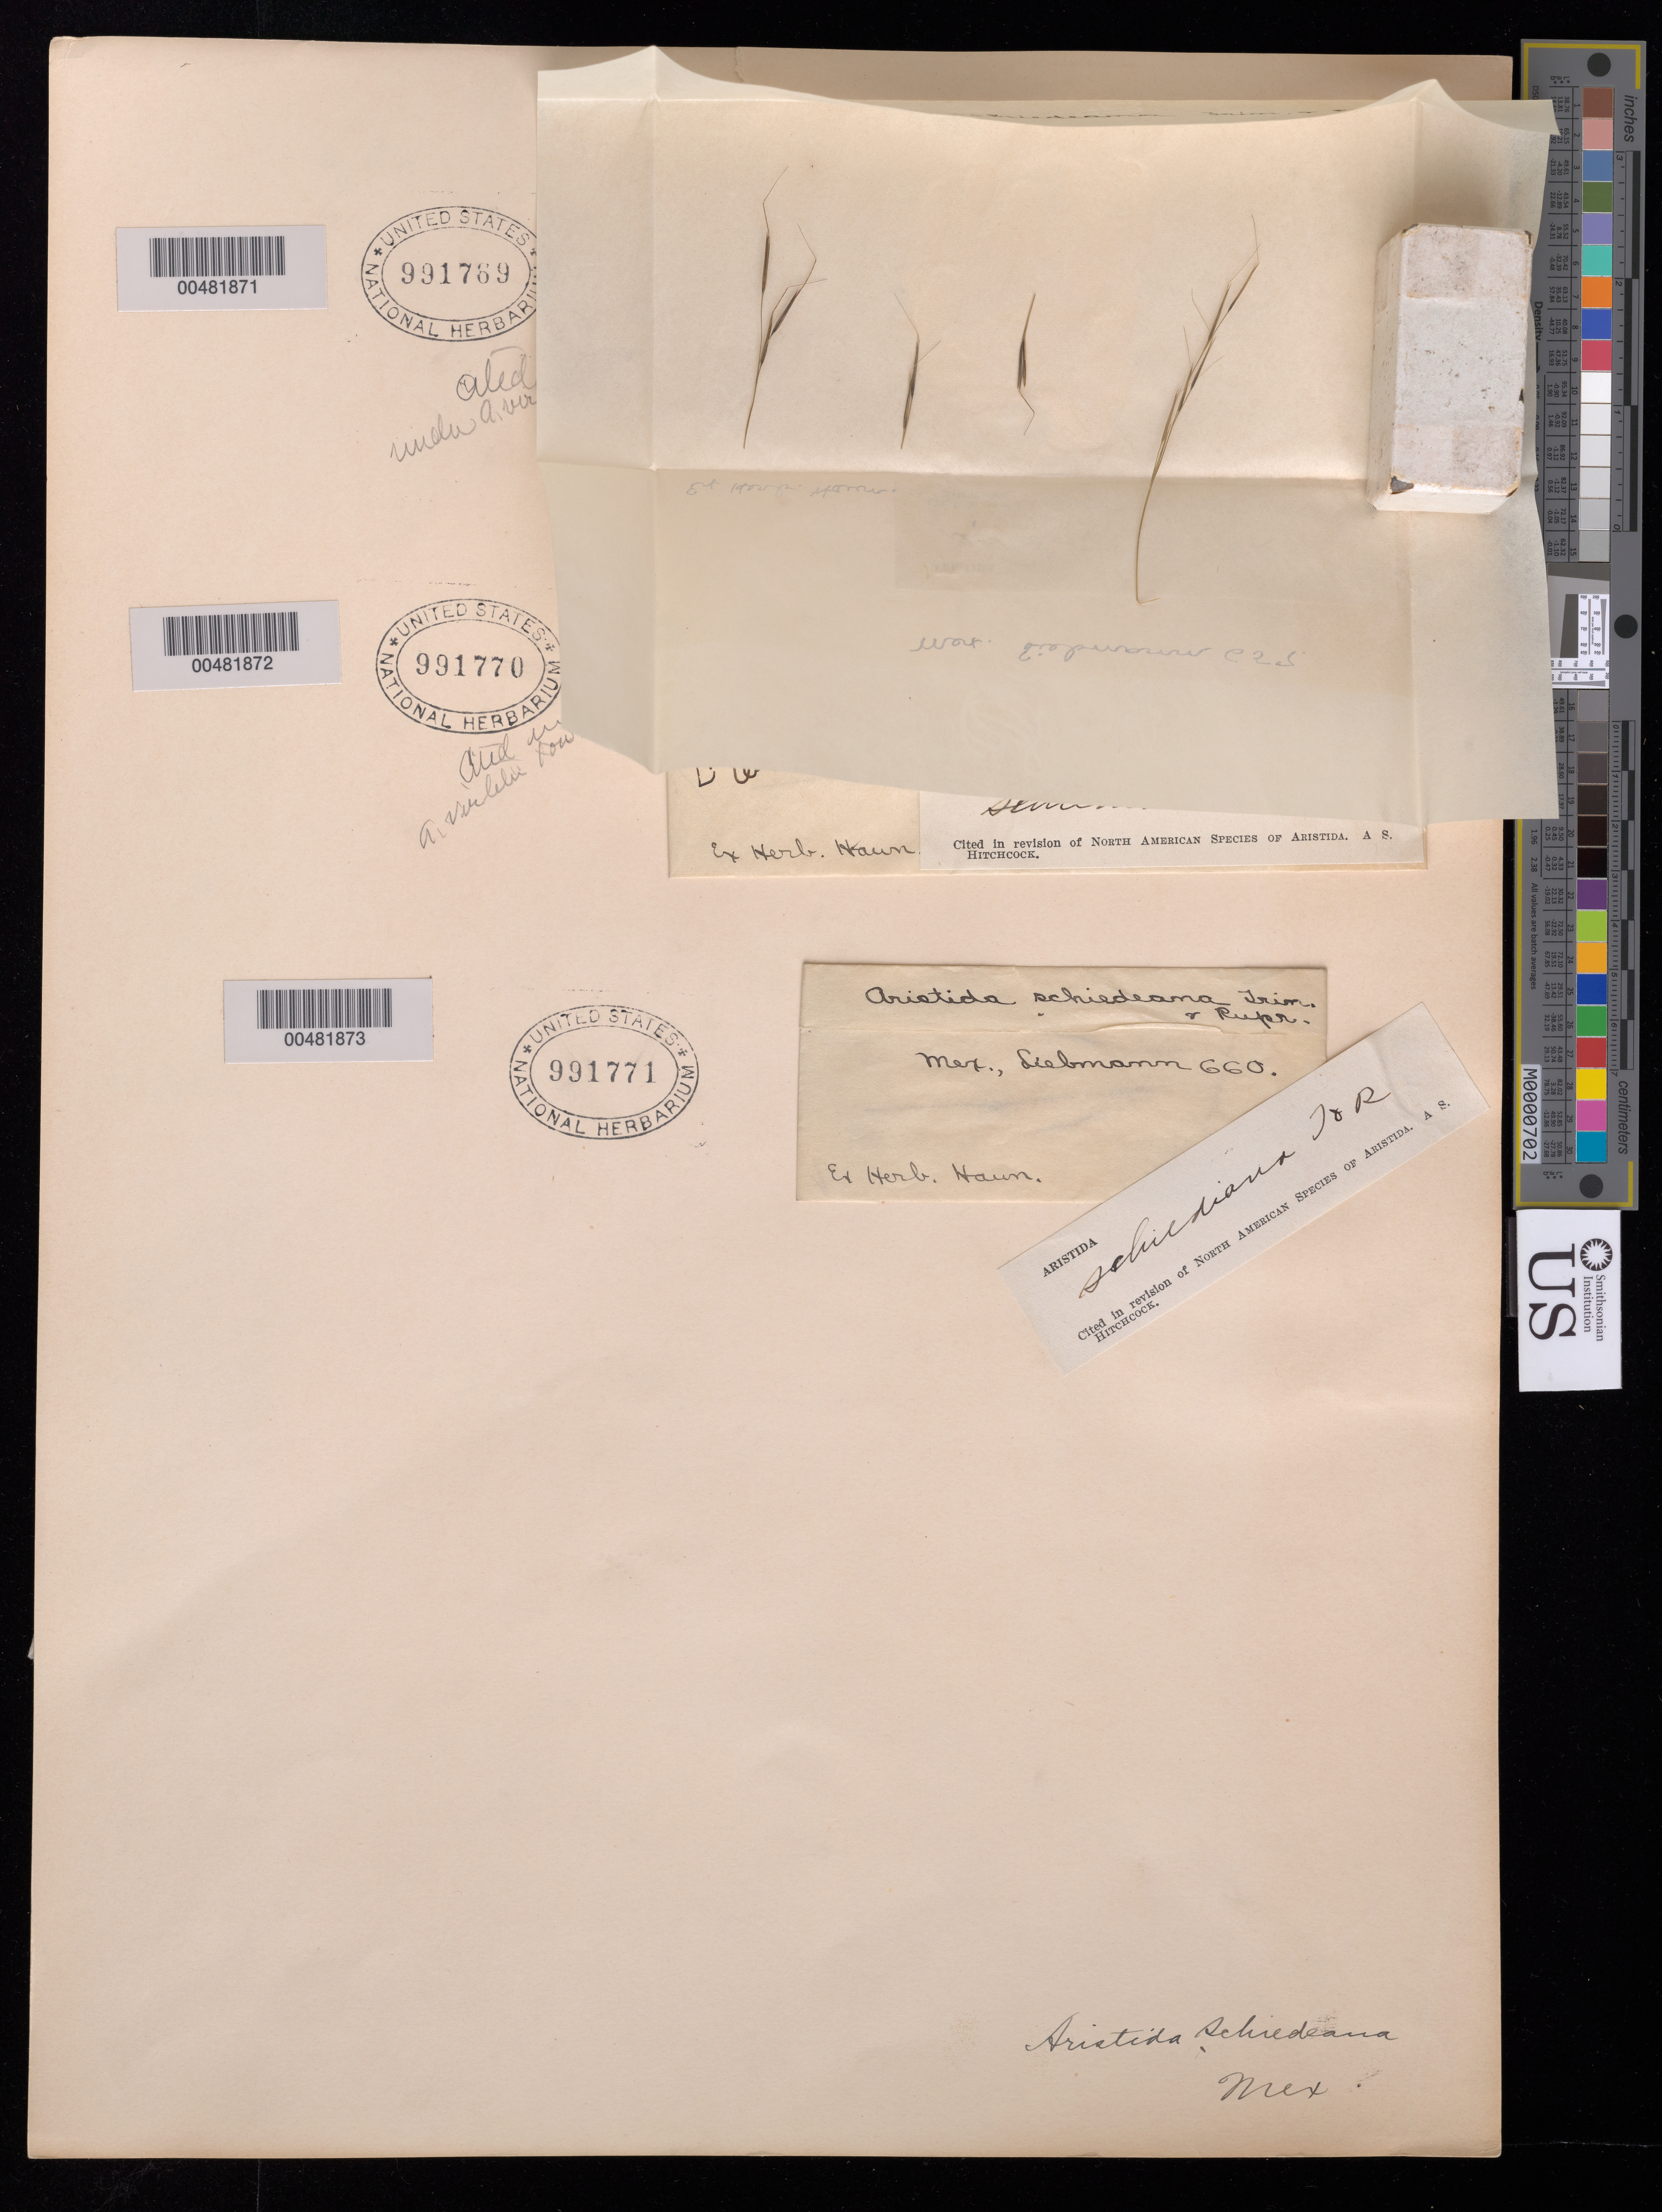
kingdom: Plantae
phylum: Tracheophyta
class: Liliopsida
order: Poales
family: Poaceae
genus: Aristida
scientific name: Aristida schiedeana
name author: Trin. & Rupr.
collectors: F. M. Liebmann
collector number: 657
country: Mexico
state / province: Jalisco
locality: San Ramon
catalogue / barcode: US 991769